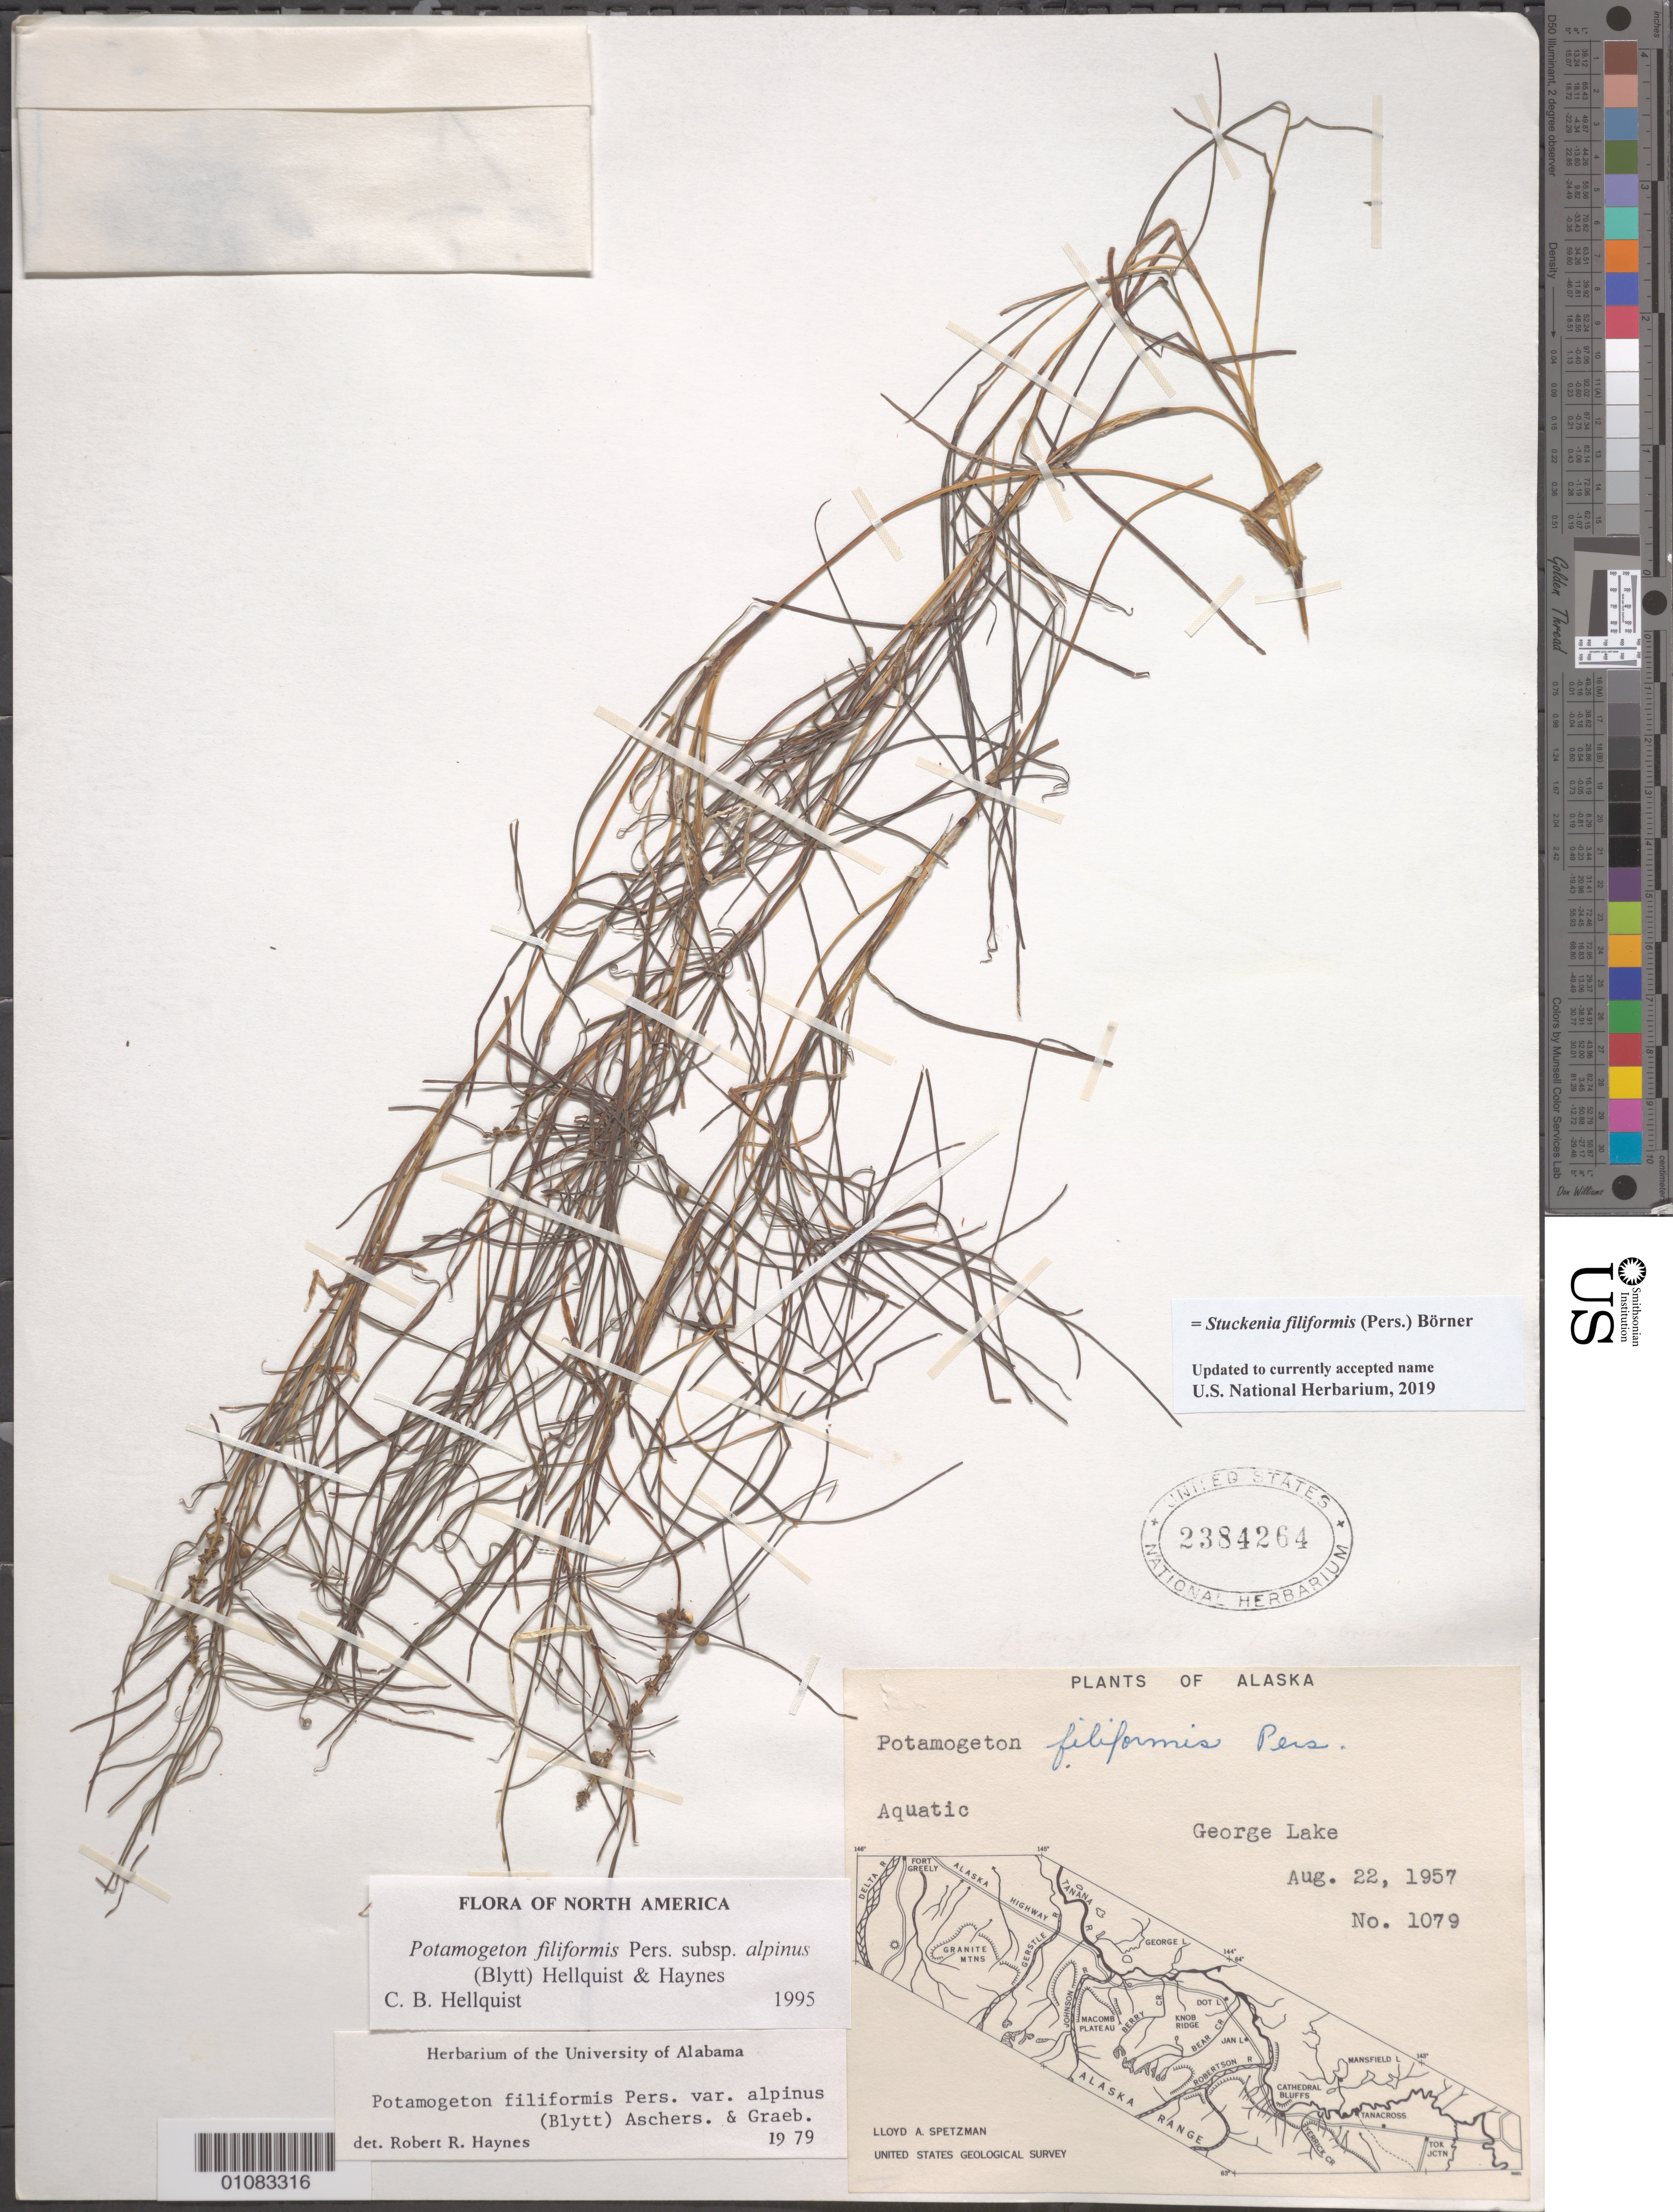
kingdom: Plantae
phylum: Tracheophyta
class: Liliopsida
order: Alismatales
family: Potamogetonaceae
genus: Stuckenia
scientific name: Stuckenia filiformis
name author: (Pers.) Börner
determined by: Strong, Mark T., (BOT), Smithsonian Institution - National Museum of Natural History (UNITED STATES)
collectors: L. Spetzman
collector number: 1079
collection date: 1957-08-22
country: United States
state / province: Alaska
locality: George Lake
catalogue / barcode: US 2384264